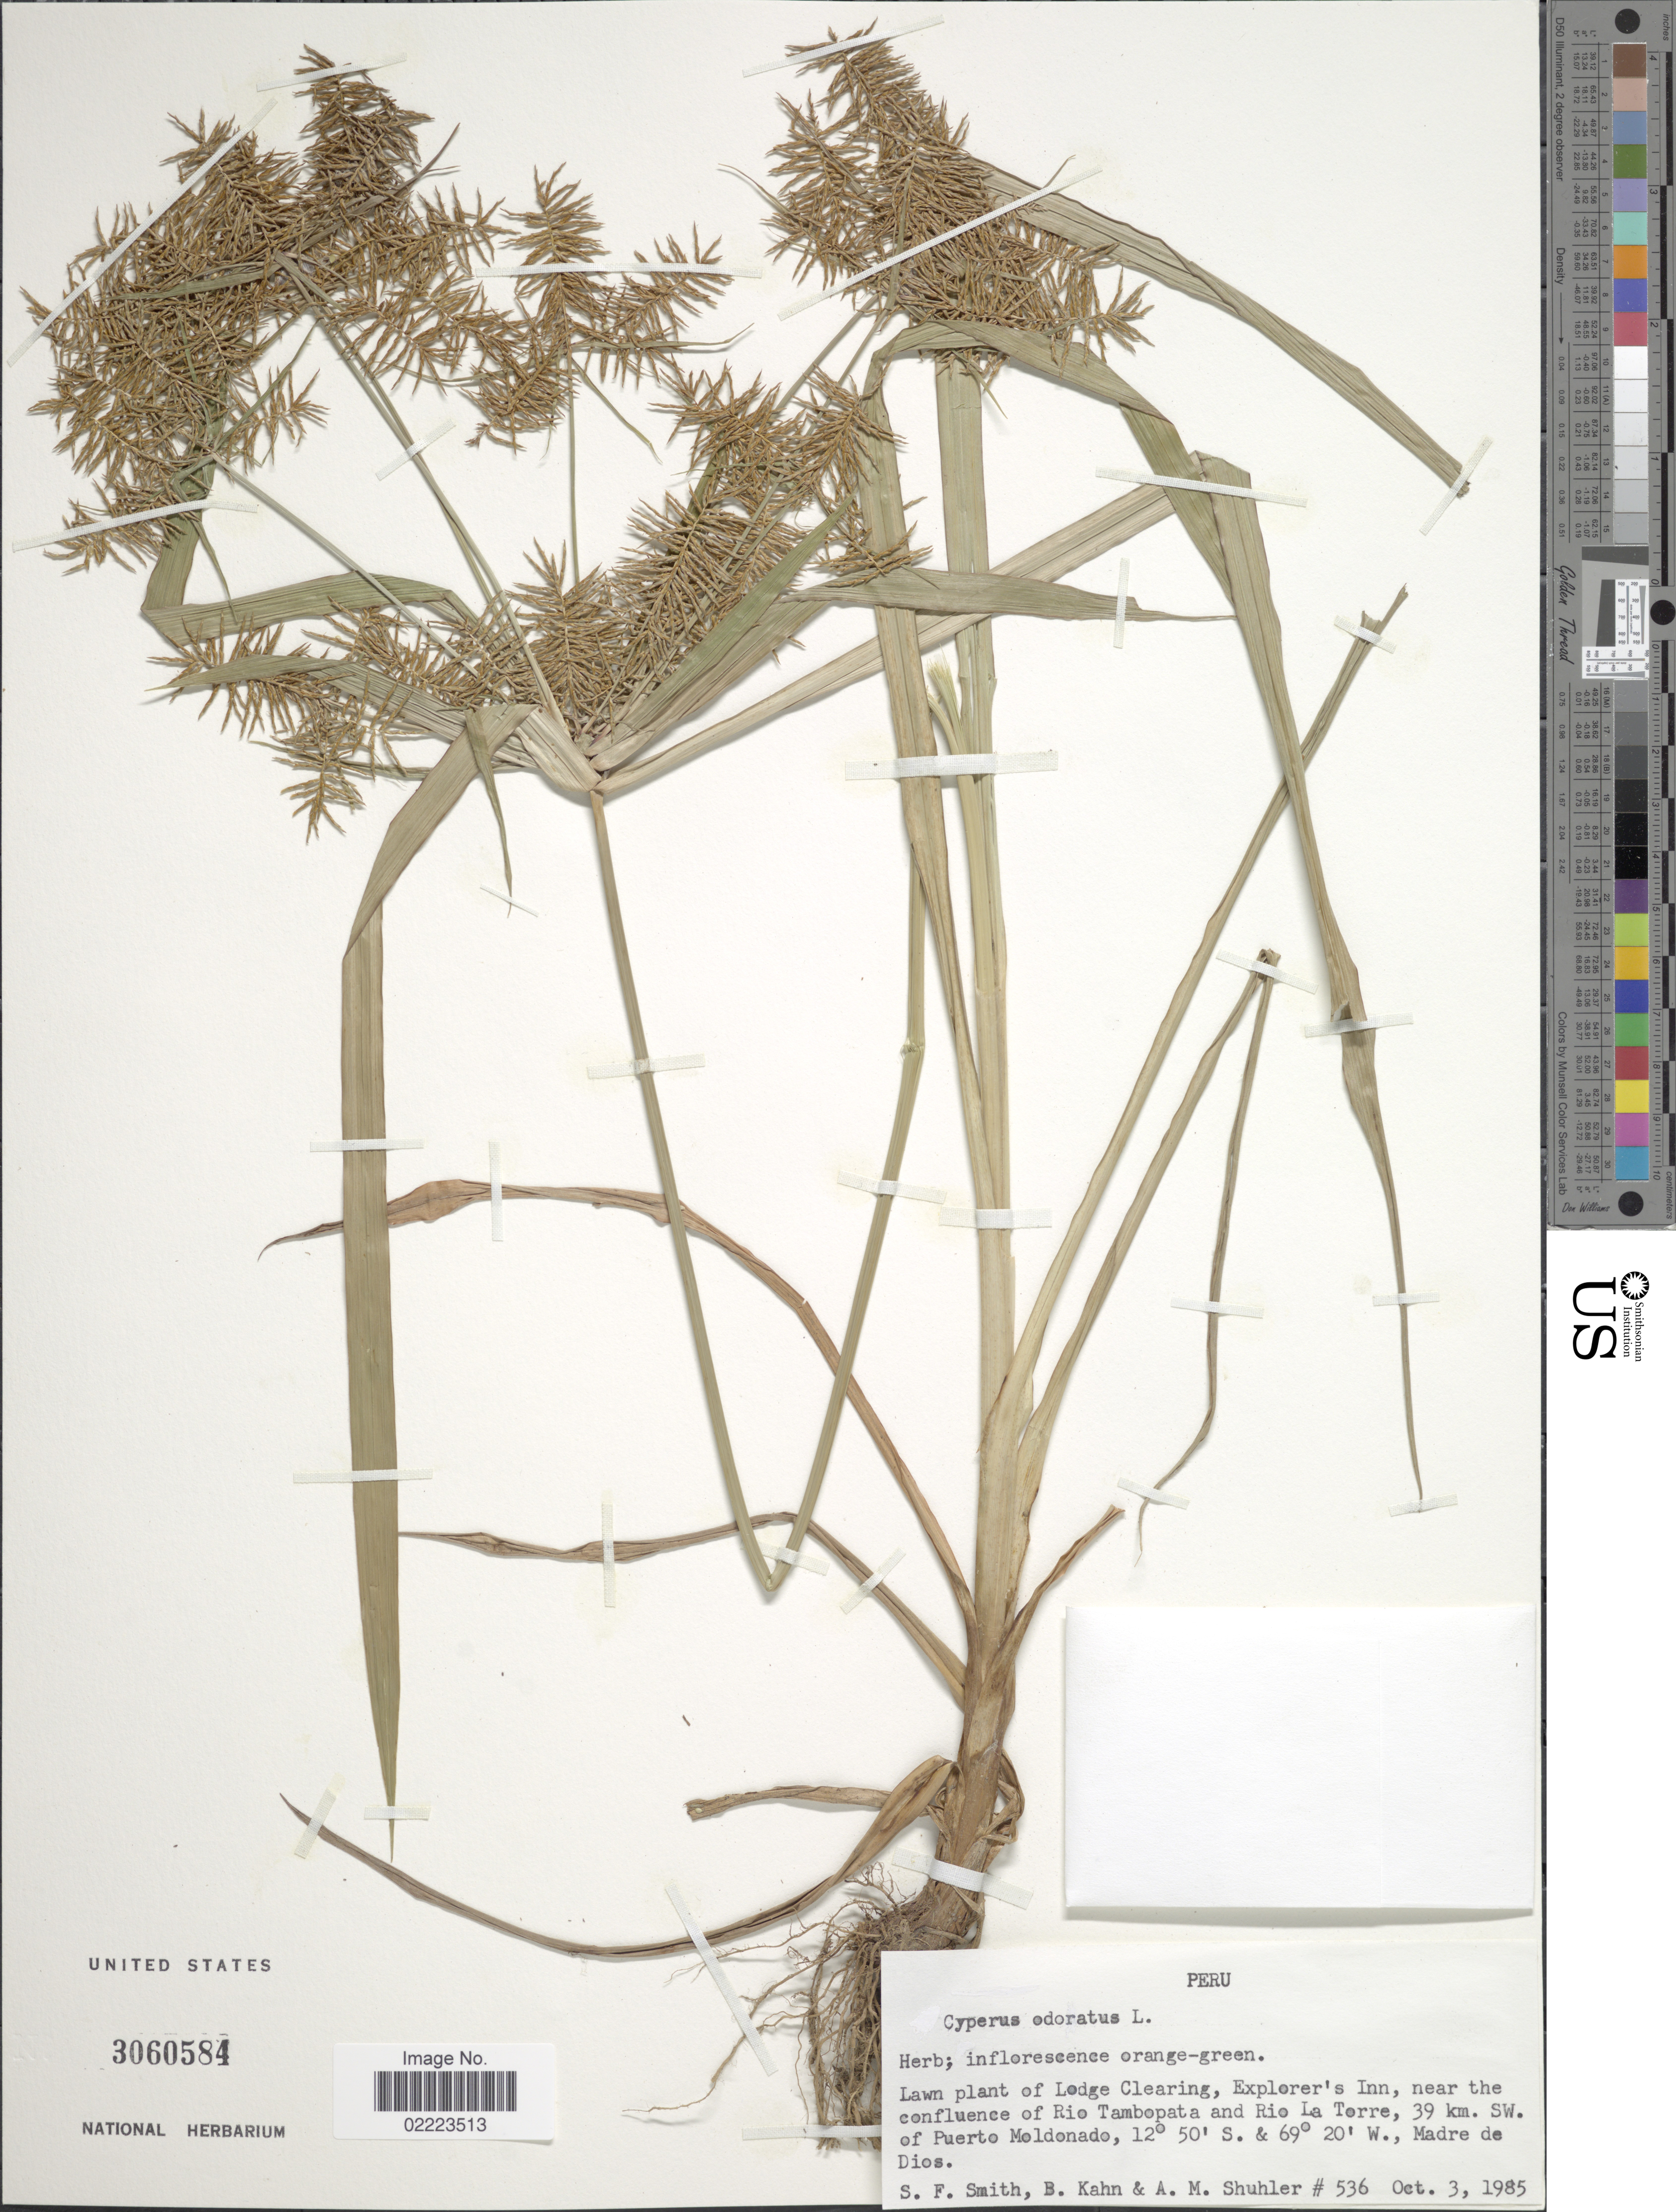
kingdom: Plantae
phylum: Tracheophyta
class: Liliopsida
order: Poales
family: Cyperaceae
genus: Cyperus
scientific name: Cyperus odoratus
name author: L.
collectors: S.F. Smith, B. Kahn & A. Shuhler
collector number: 536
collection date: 1985-10-03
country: Peru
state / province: Madre de Dios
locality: Lawn plant of Lodge Clearing, Explorer's Inn, near the confluence of Rio Tambopata and Rio La Torre, 39 km. SW. of Puerto Moldonado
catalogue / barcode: US 3060584